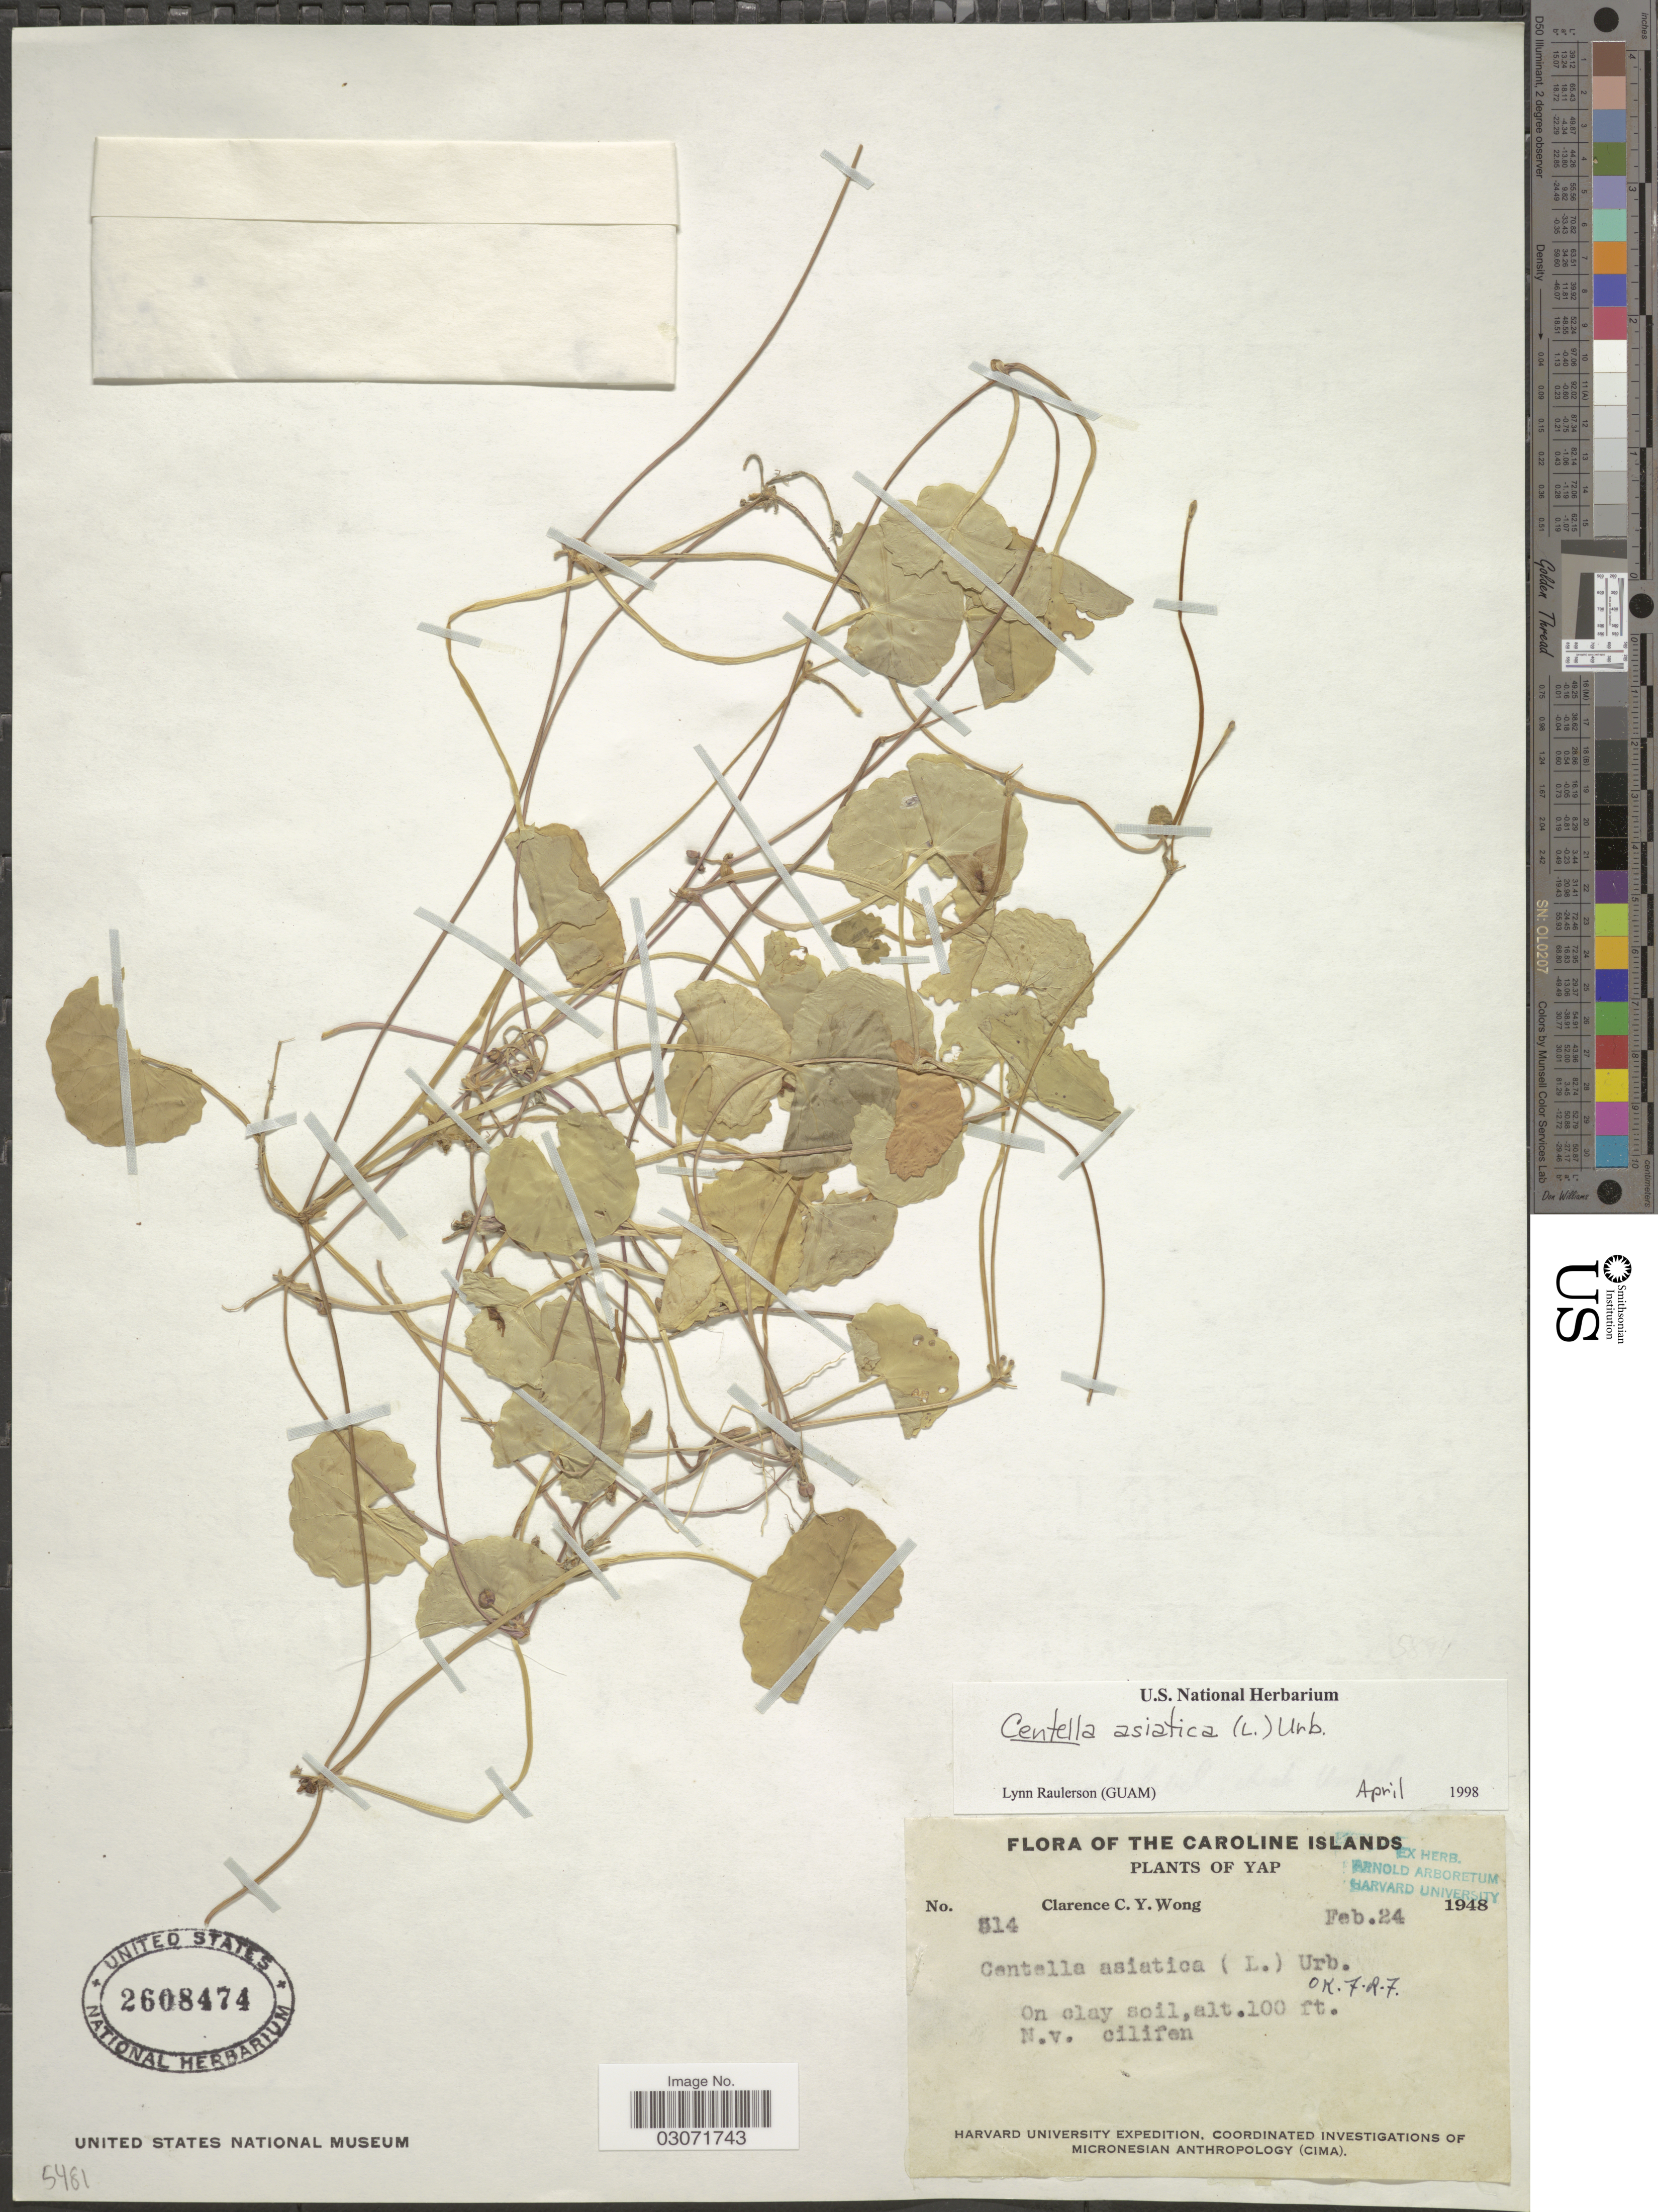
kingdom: Plantae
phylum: Tracheophyta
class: Magnoliopsida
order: Apiales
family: Apiaceae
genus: Centella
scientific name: Centella asiatica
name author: (L.) Urb.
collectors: C. Y. C. Wong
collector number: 514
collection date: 1948-02-24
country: Micronesia, Federated States of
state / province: Yap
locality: The Caroline Islands.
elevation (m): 30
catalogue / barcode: US 2608474